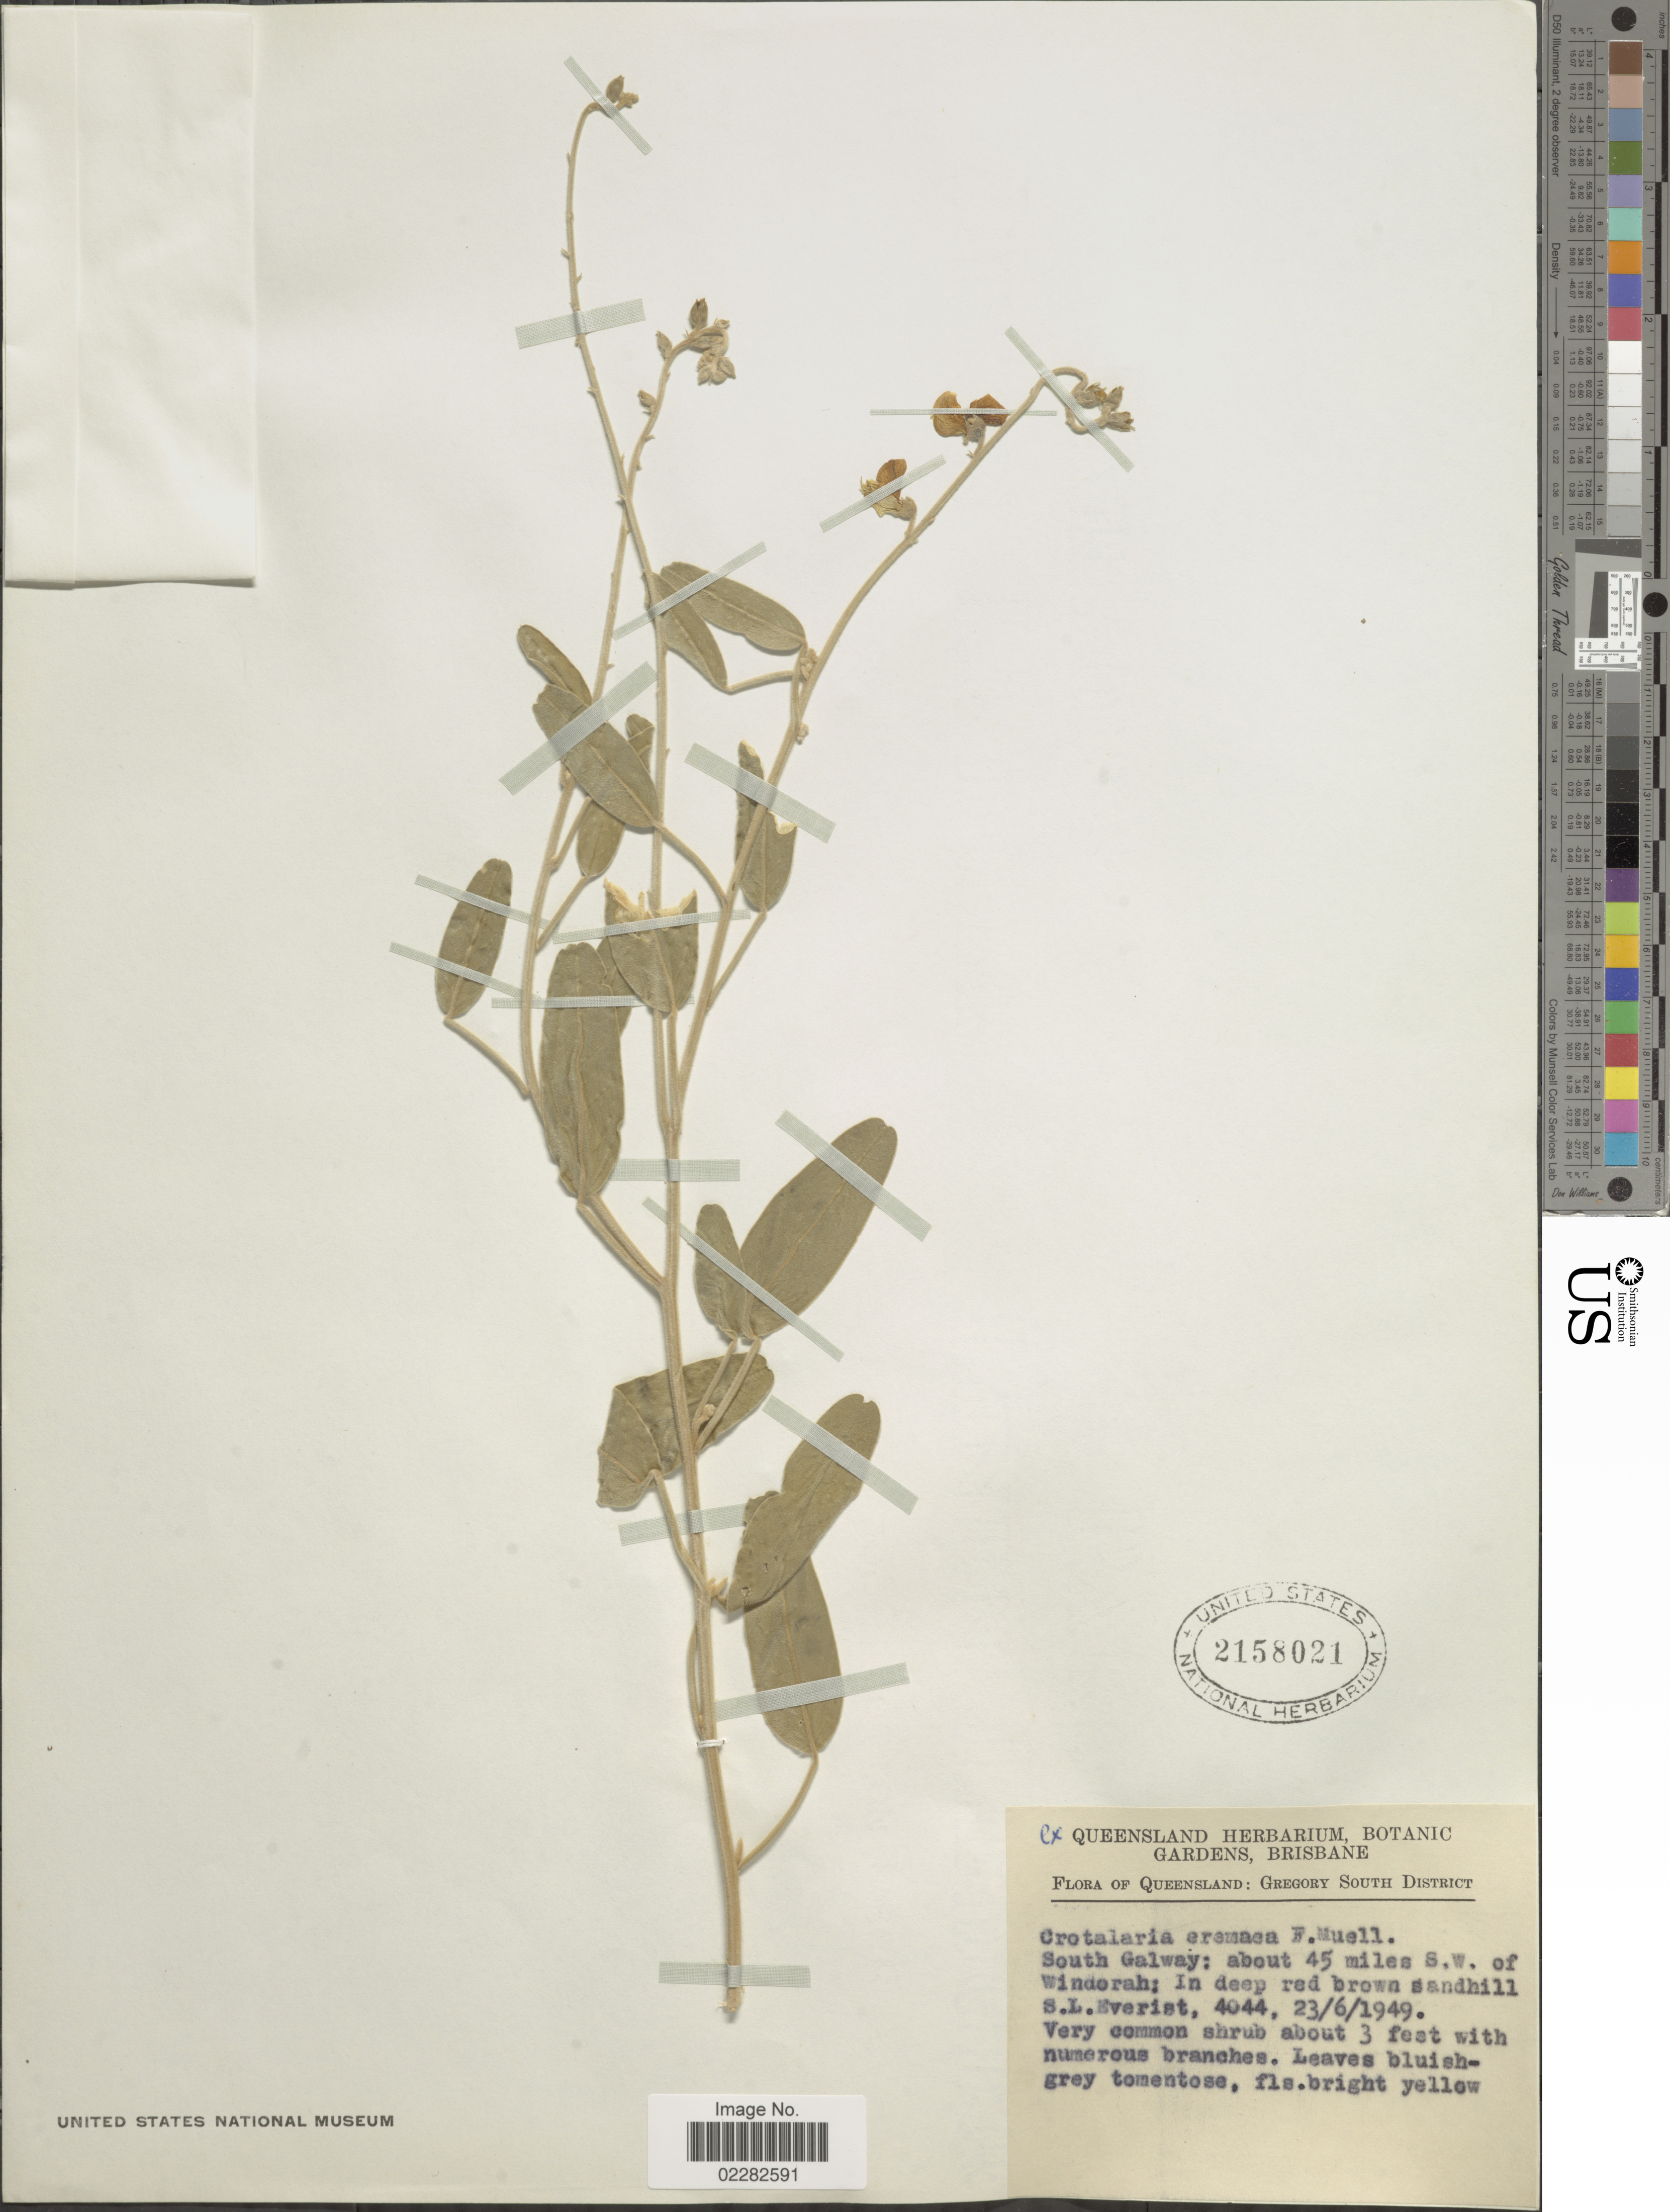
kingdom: Plantae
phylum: Tracheophyta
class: Magnoliopsida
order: Fabales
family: Fabaceae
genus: Crotalaria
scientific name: Crotalaria eremaea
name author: F. Muell.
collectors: S. Everist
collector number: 4044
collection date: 1949-06-23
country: Australia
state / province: Queensland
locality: Gregory South District, South Galway; about 45 miles S.W. of Windorah; in deep red brown sandhill.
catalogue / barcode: US 2158021